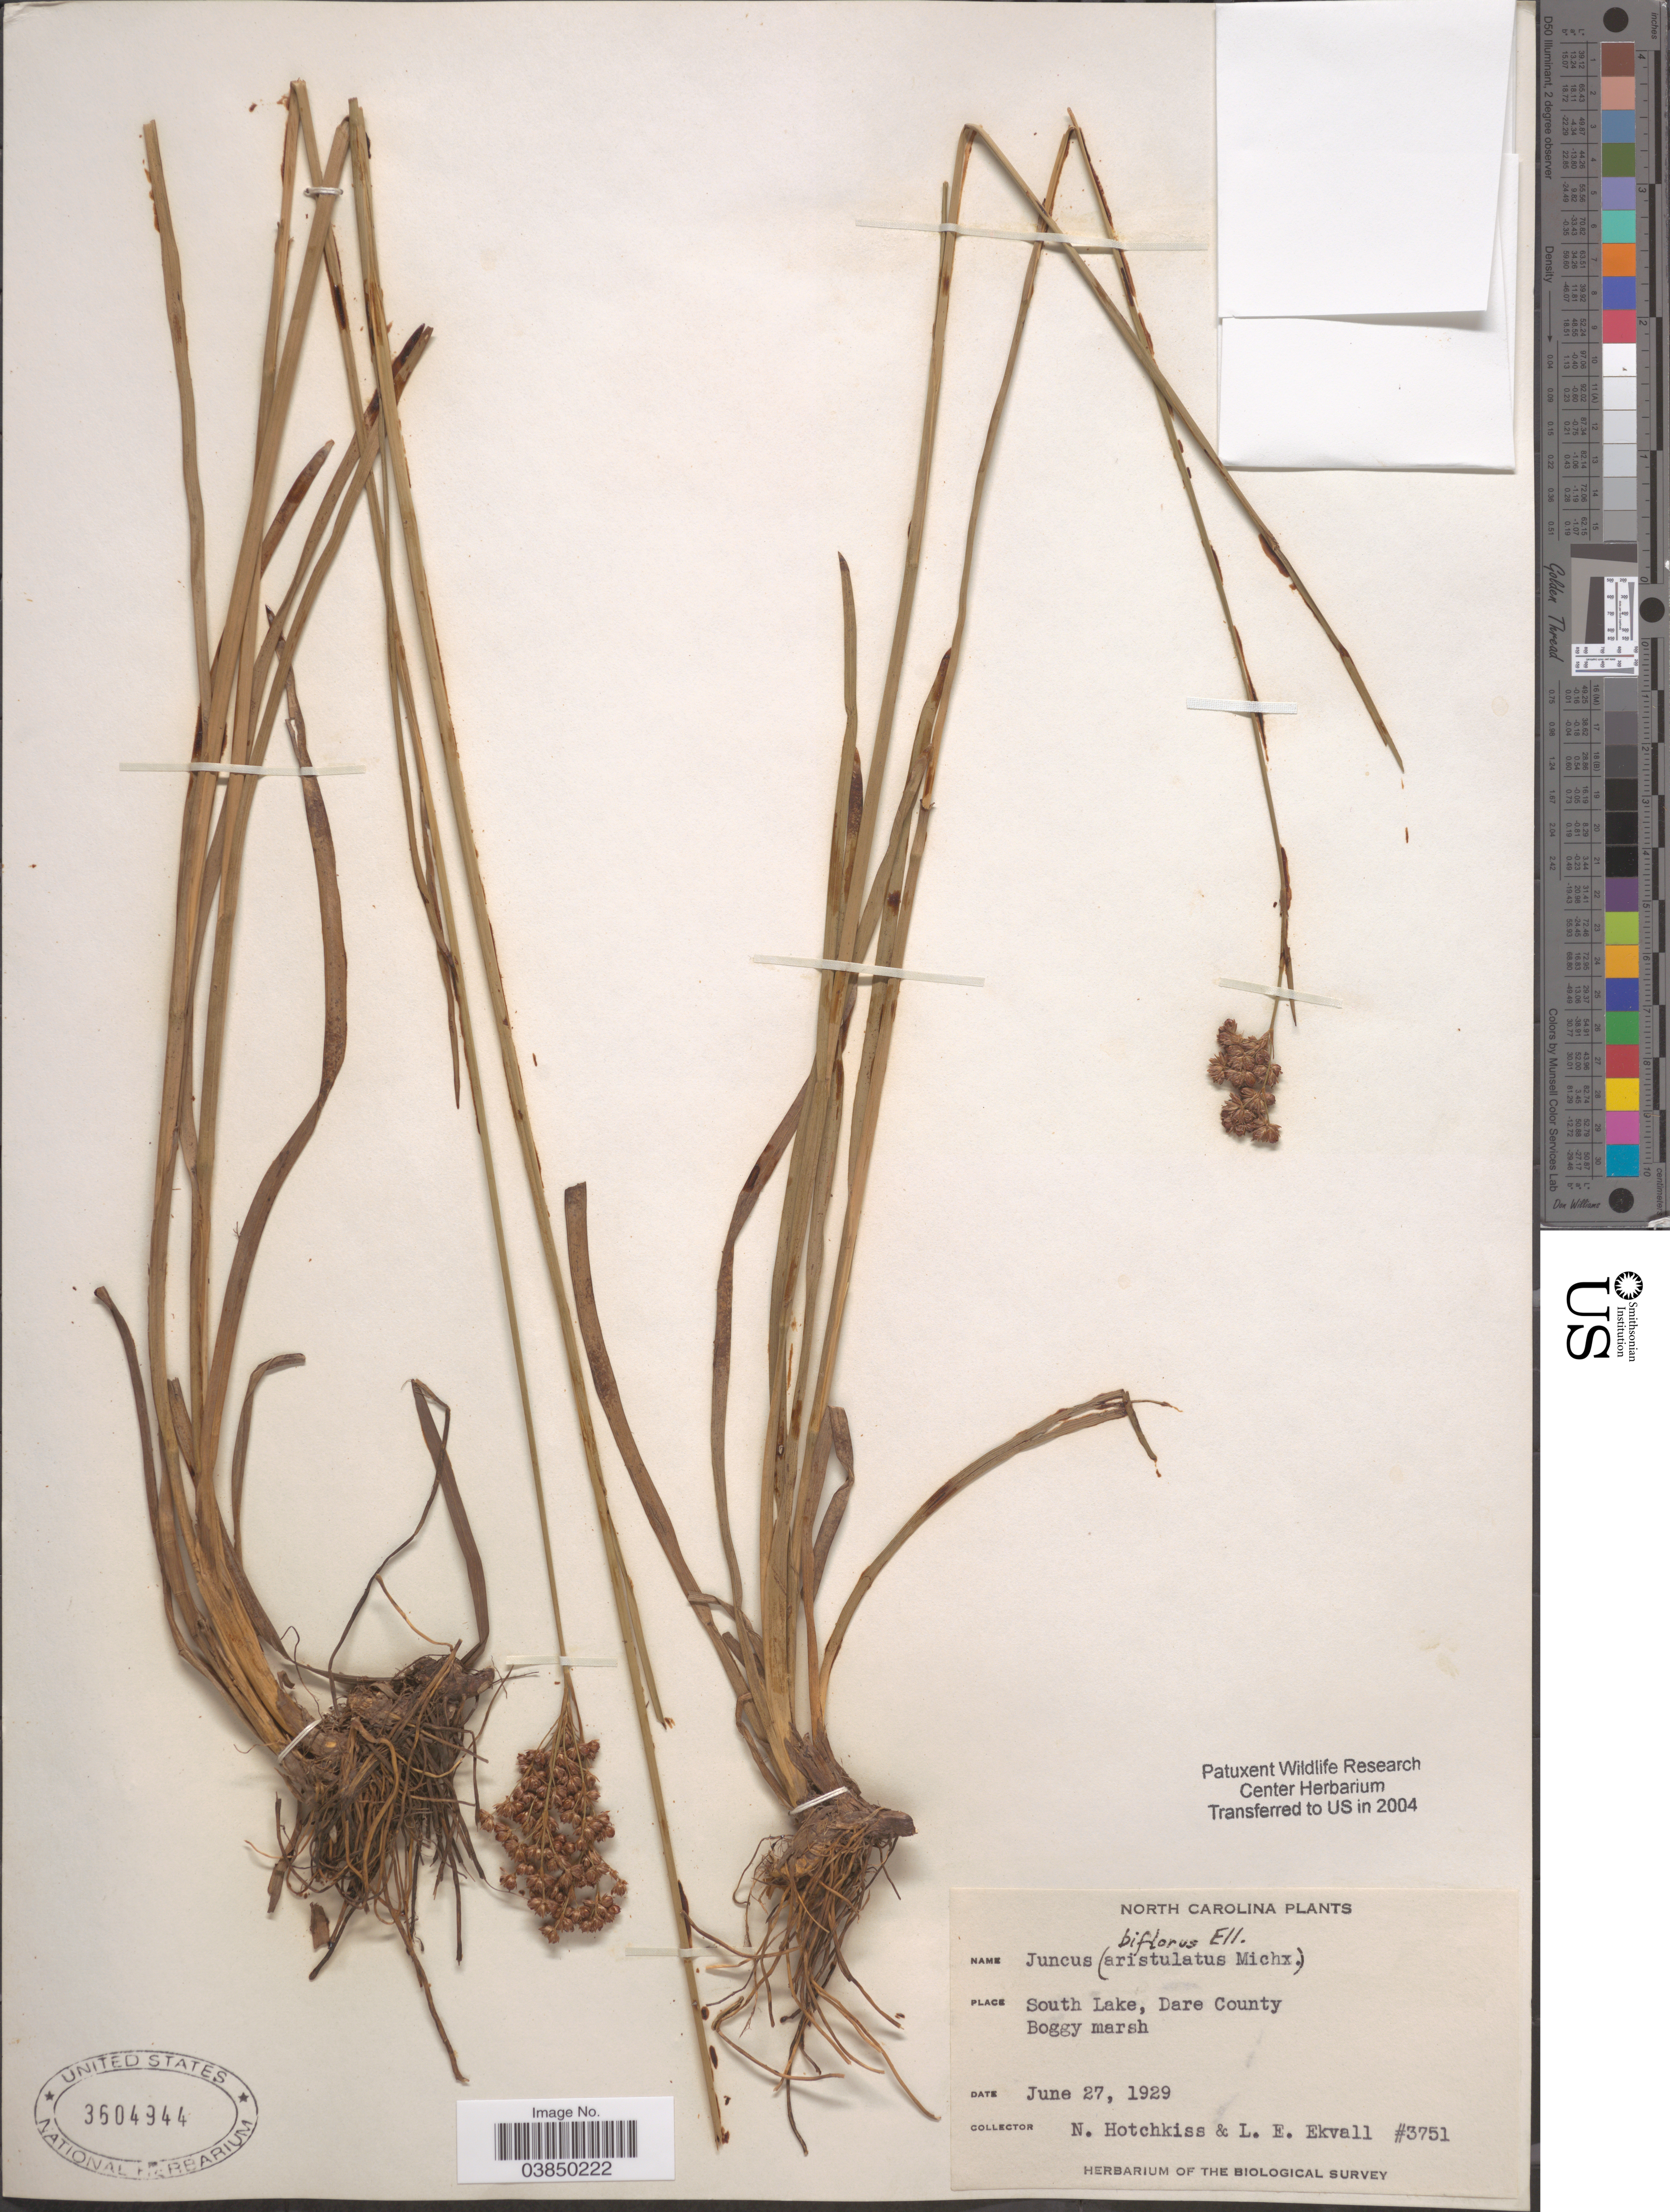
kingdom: Plantae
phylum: Tracheophyta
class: Liliopsida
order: Poales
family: Juncaceae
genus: Juncus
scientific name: Juncus biflorus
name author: Ell.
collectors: N. Hotchkiss & L. Ekvall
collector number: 3751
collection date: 1929-06-27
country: United States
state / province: North Carolina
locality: South Lake, Dare County.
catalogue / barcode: US 3604944